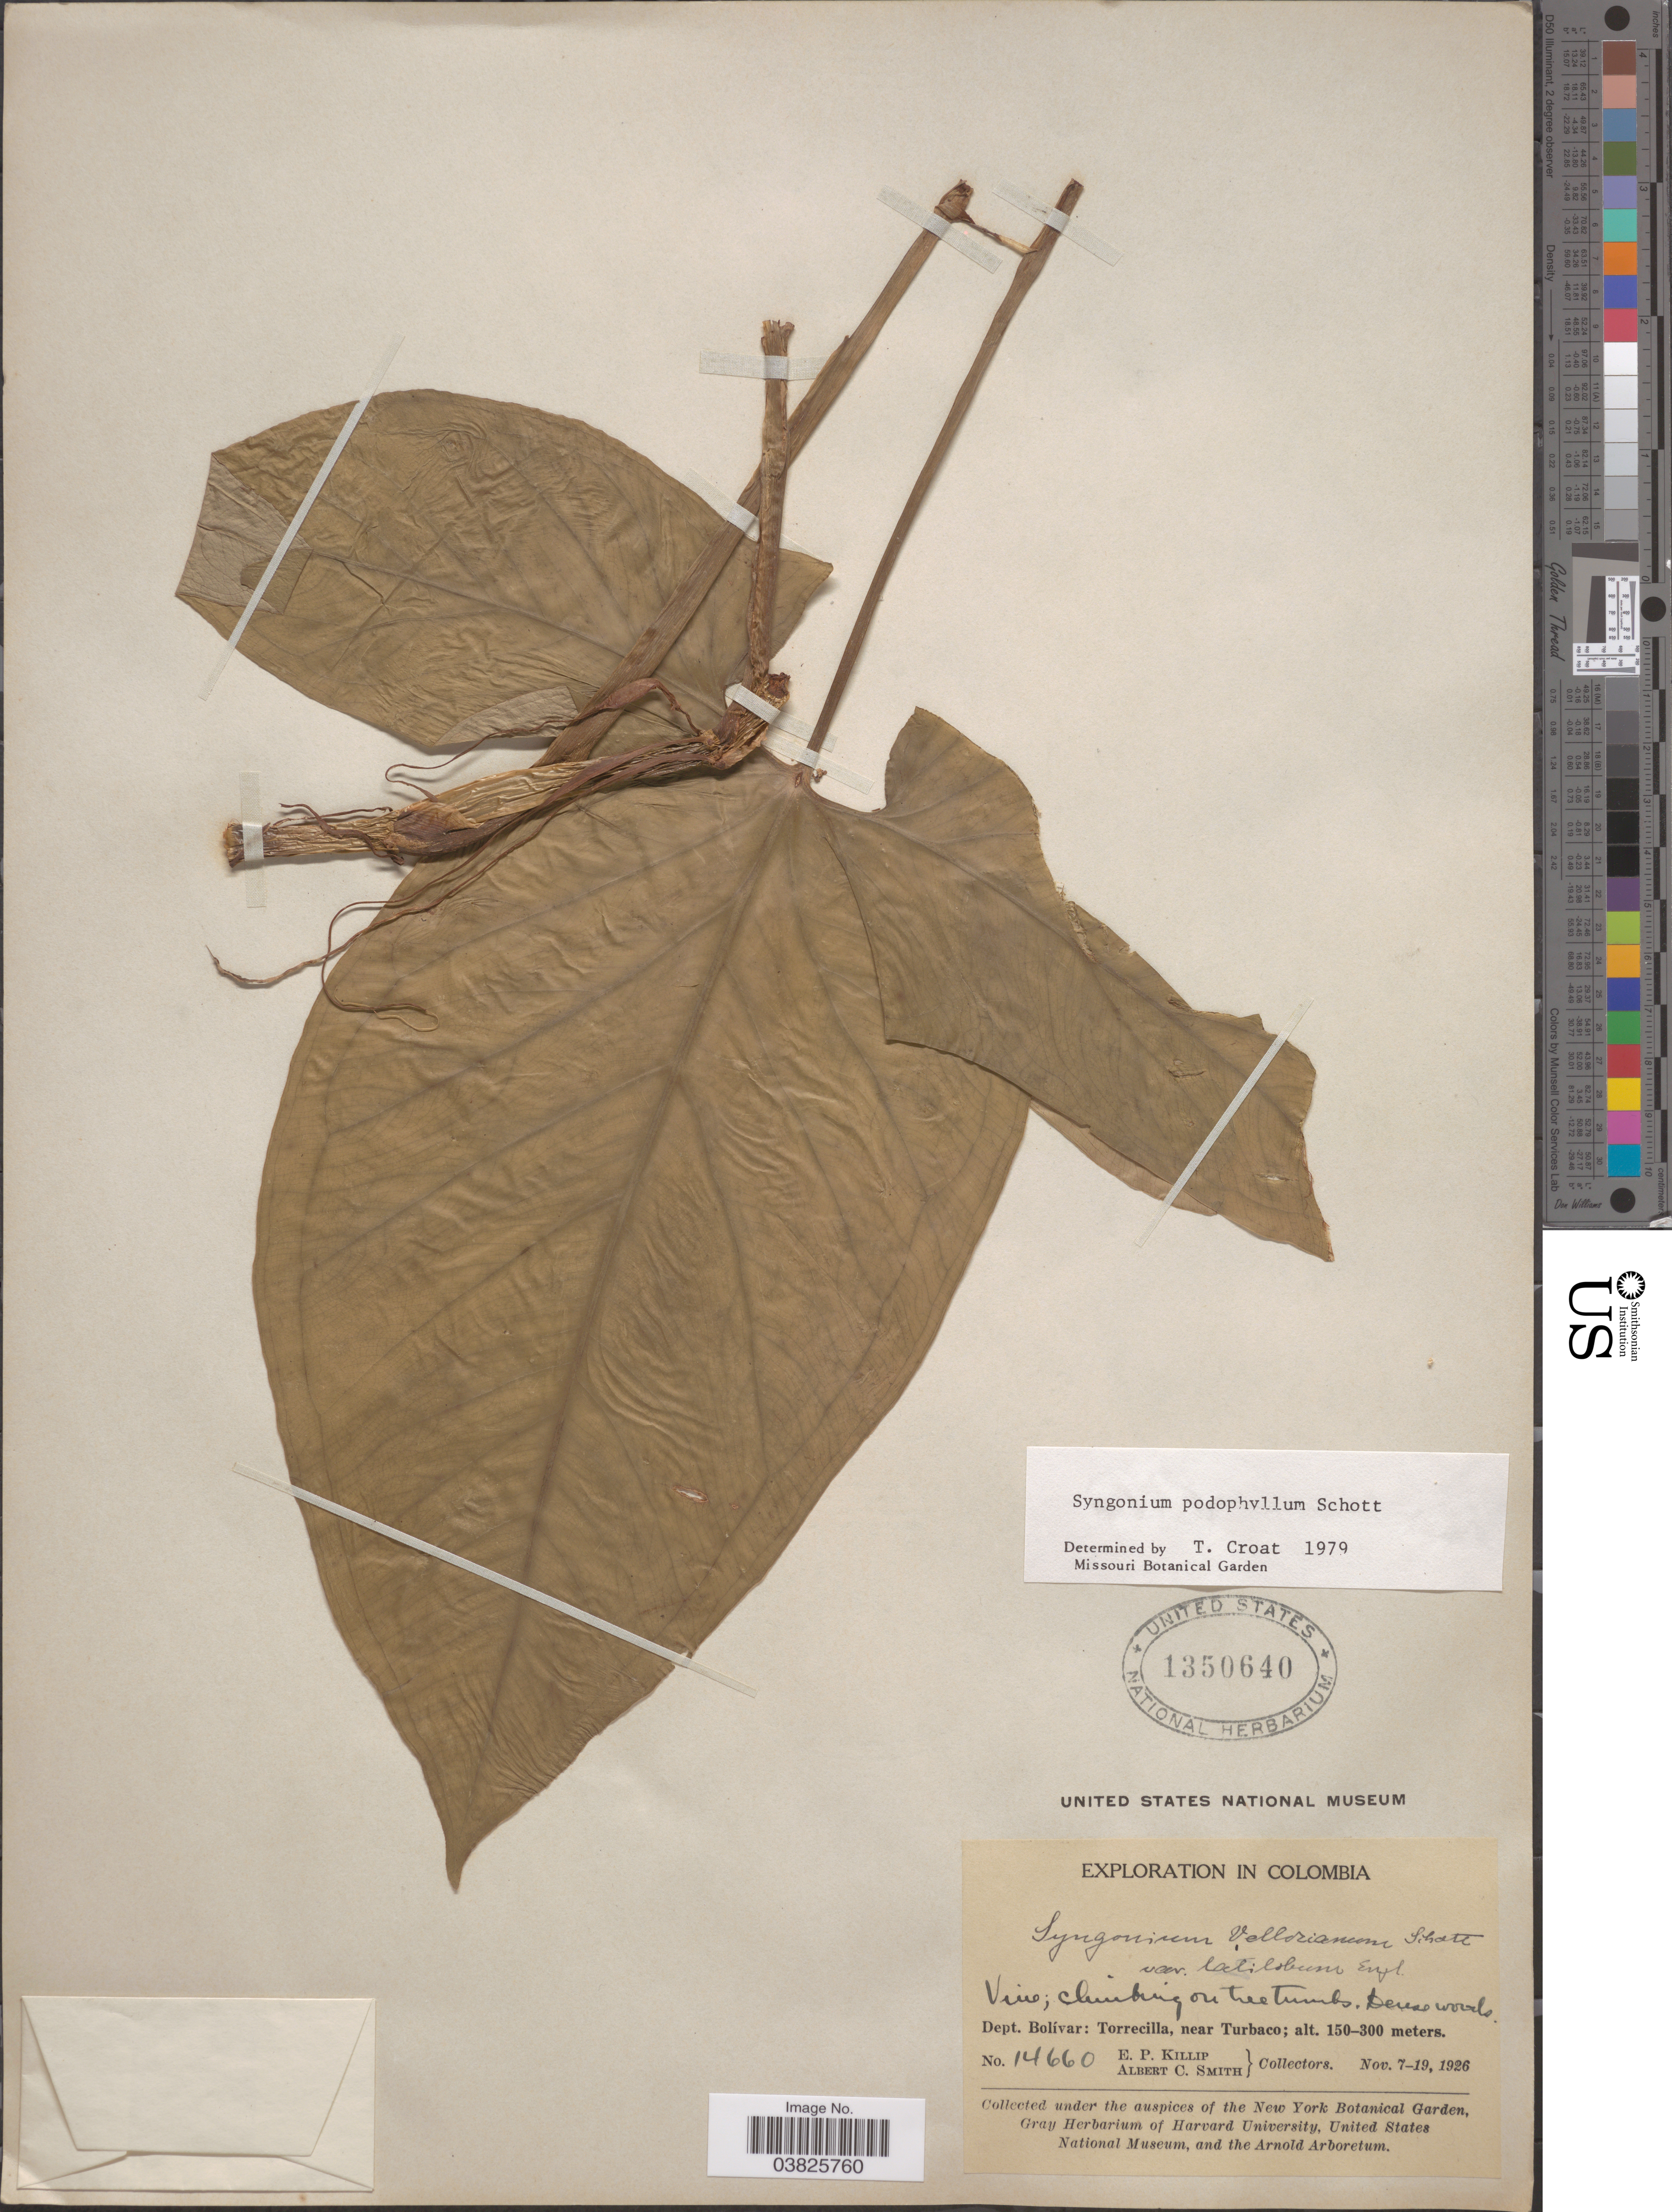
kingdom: Plantae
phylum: Tracheophyta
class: Liliopsida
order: Alismatales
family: Araceae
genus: Syngonium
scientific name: Syngonium podophyllum 'Lemon-Lime'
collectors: E. P. Killip & A. C. Smith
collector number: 14660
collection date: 1926-11-07/1926-11-19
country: Colombia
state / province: Bolívar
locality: Dept. Bolívar: Torrecilla, near Turbaco.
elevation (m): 150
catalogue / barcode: US 1350640